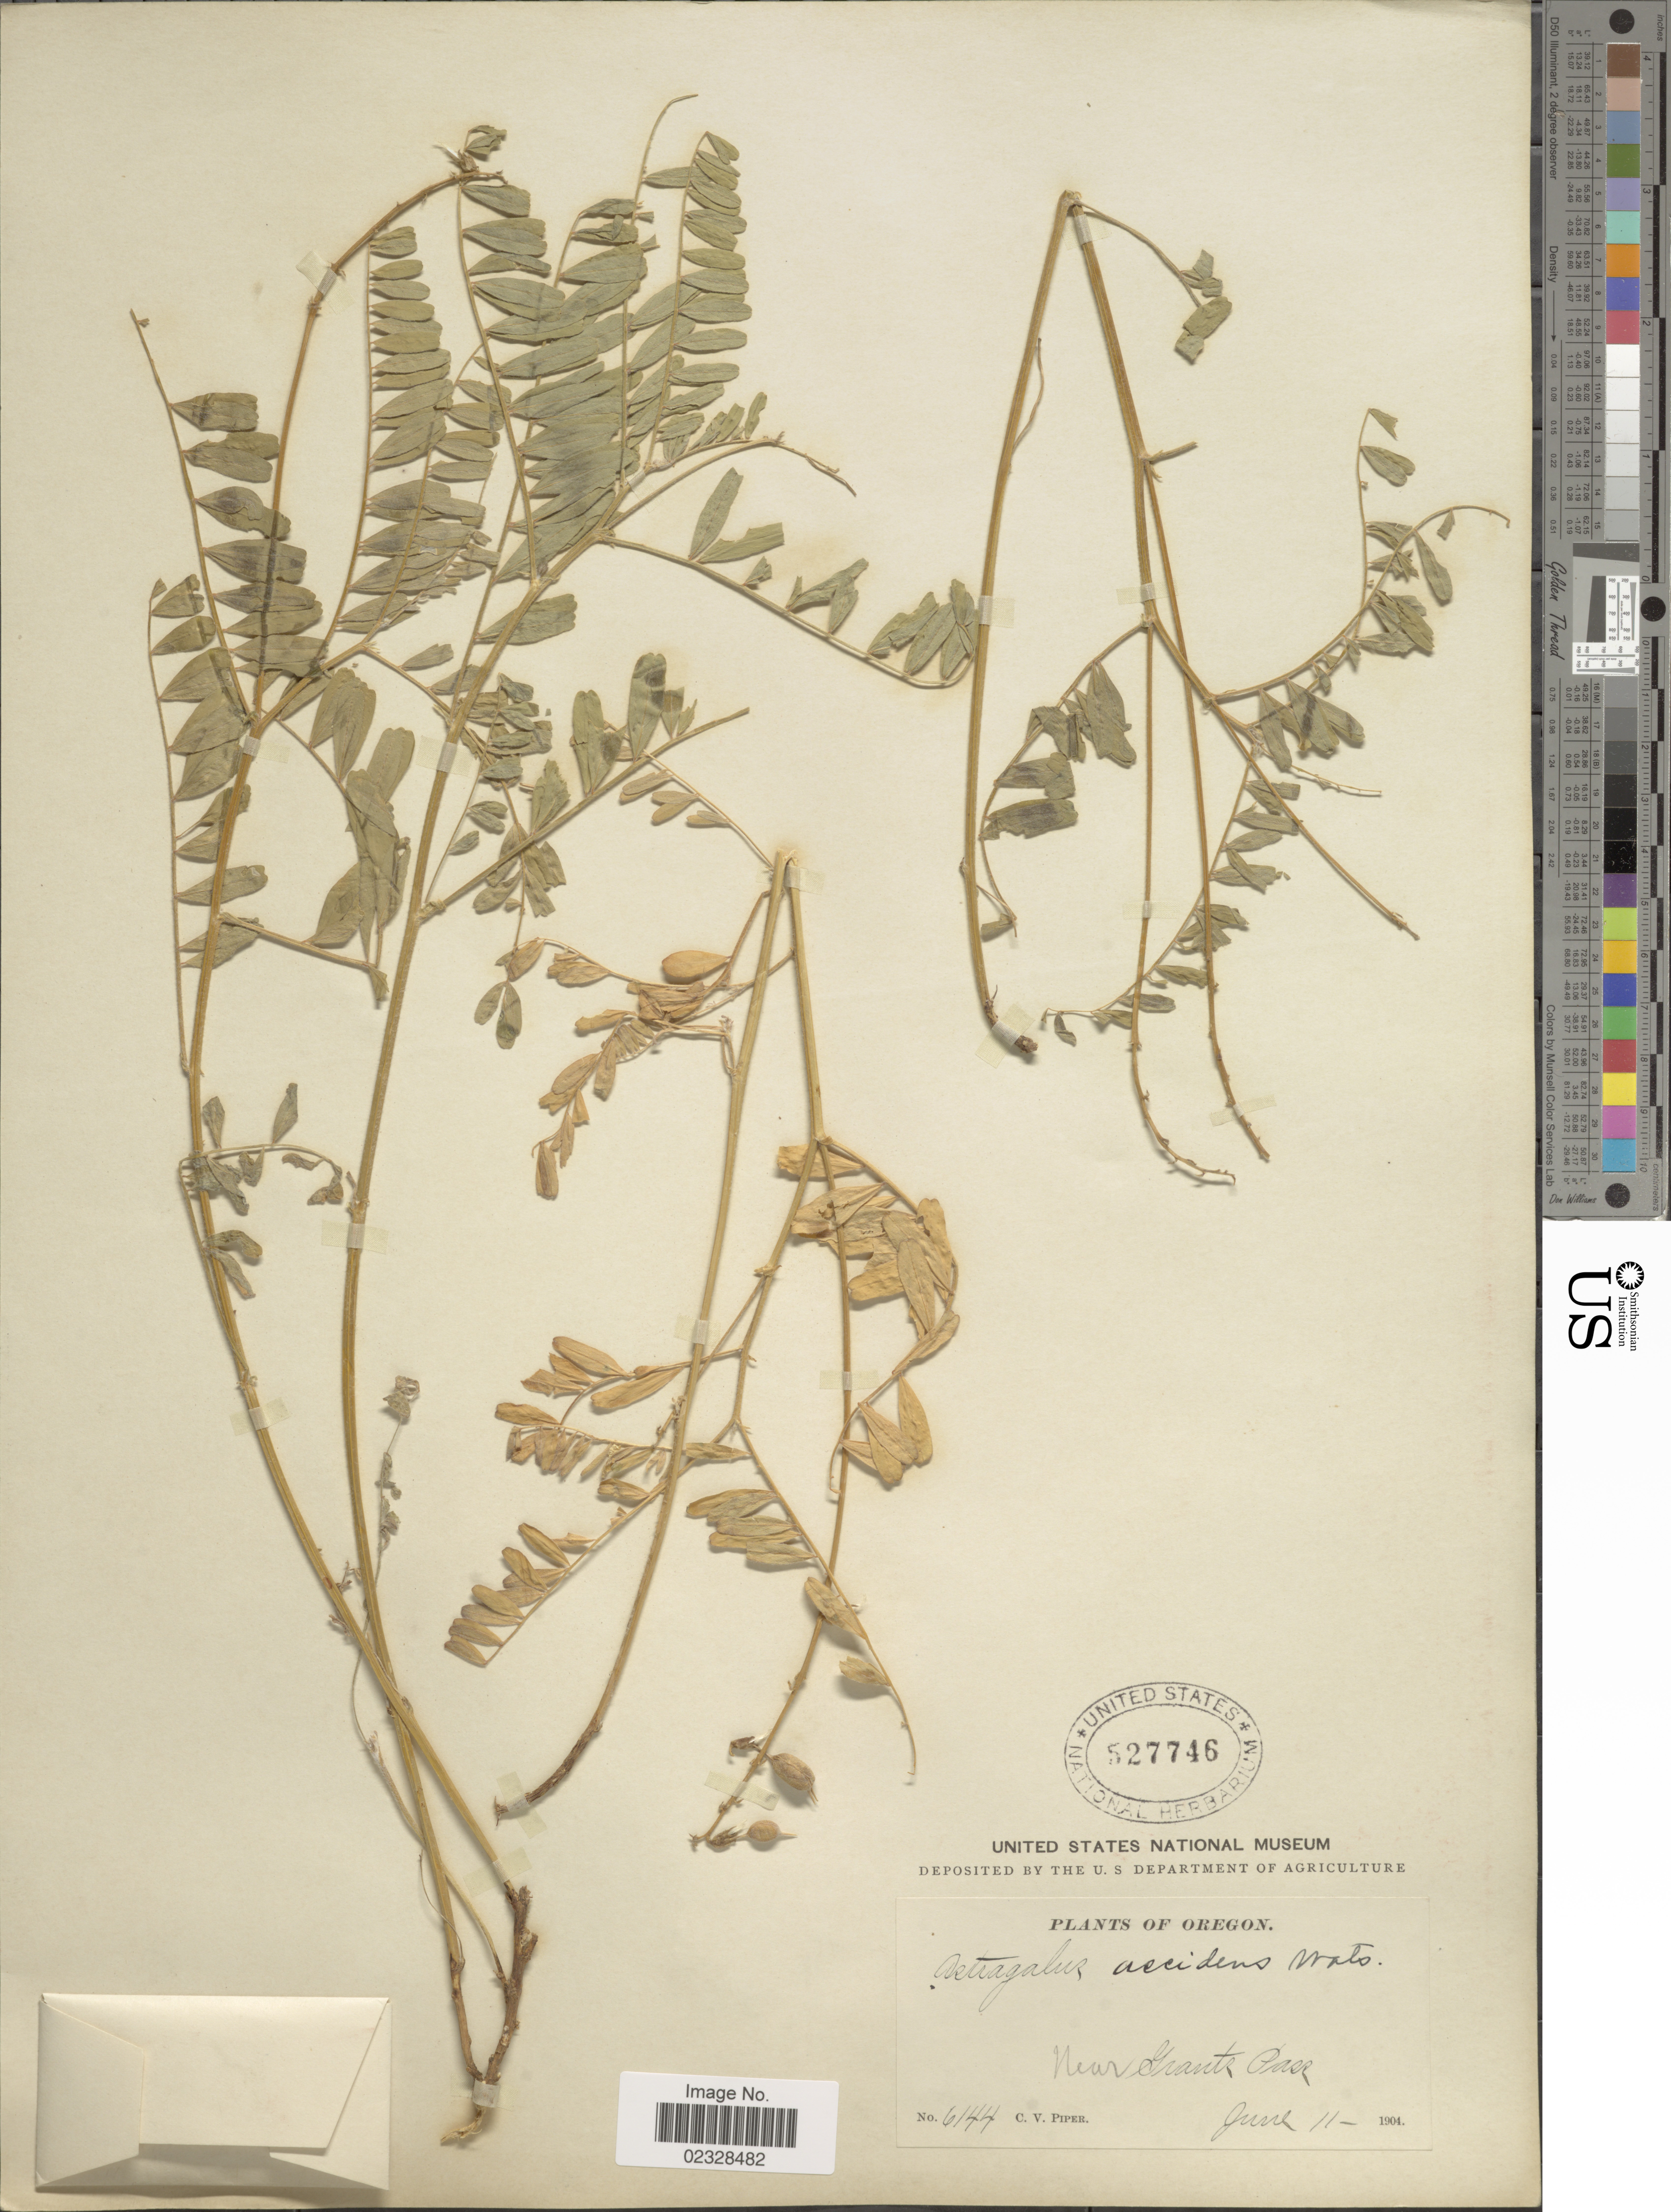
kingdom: Plantae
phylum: Tracheophyta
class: Magnoliopsida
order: Fabales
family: Fabaceae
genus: Astragalus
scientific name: Astragalus accidens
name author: S. Watson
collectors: C. V. Piper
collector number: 6144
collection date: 1904-06-11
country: United States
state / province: Oregon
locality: Near Grants Pass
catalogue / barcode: US 527746